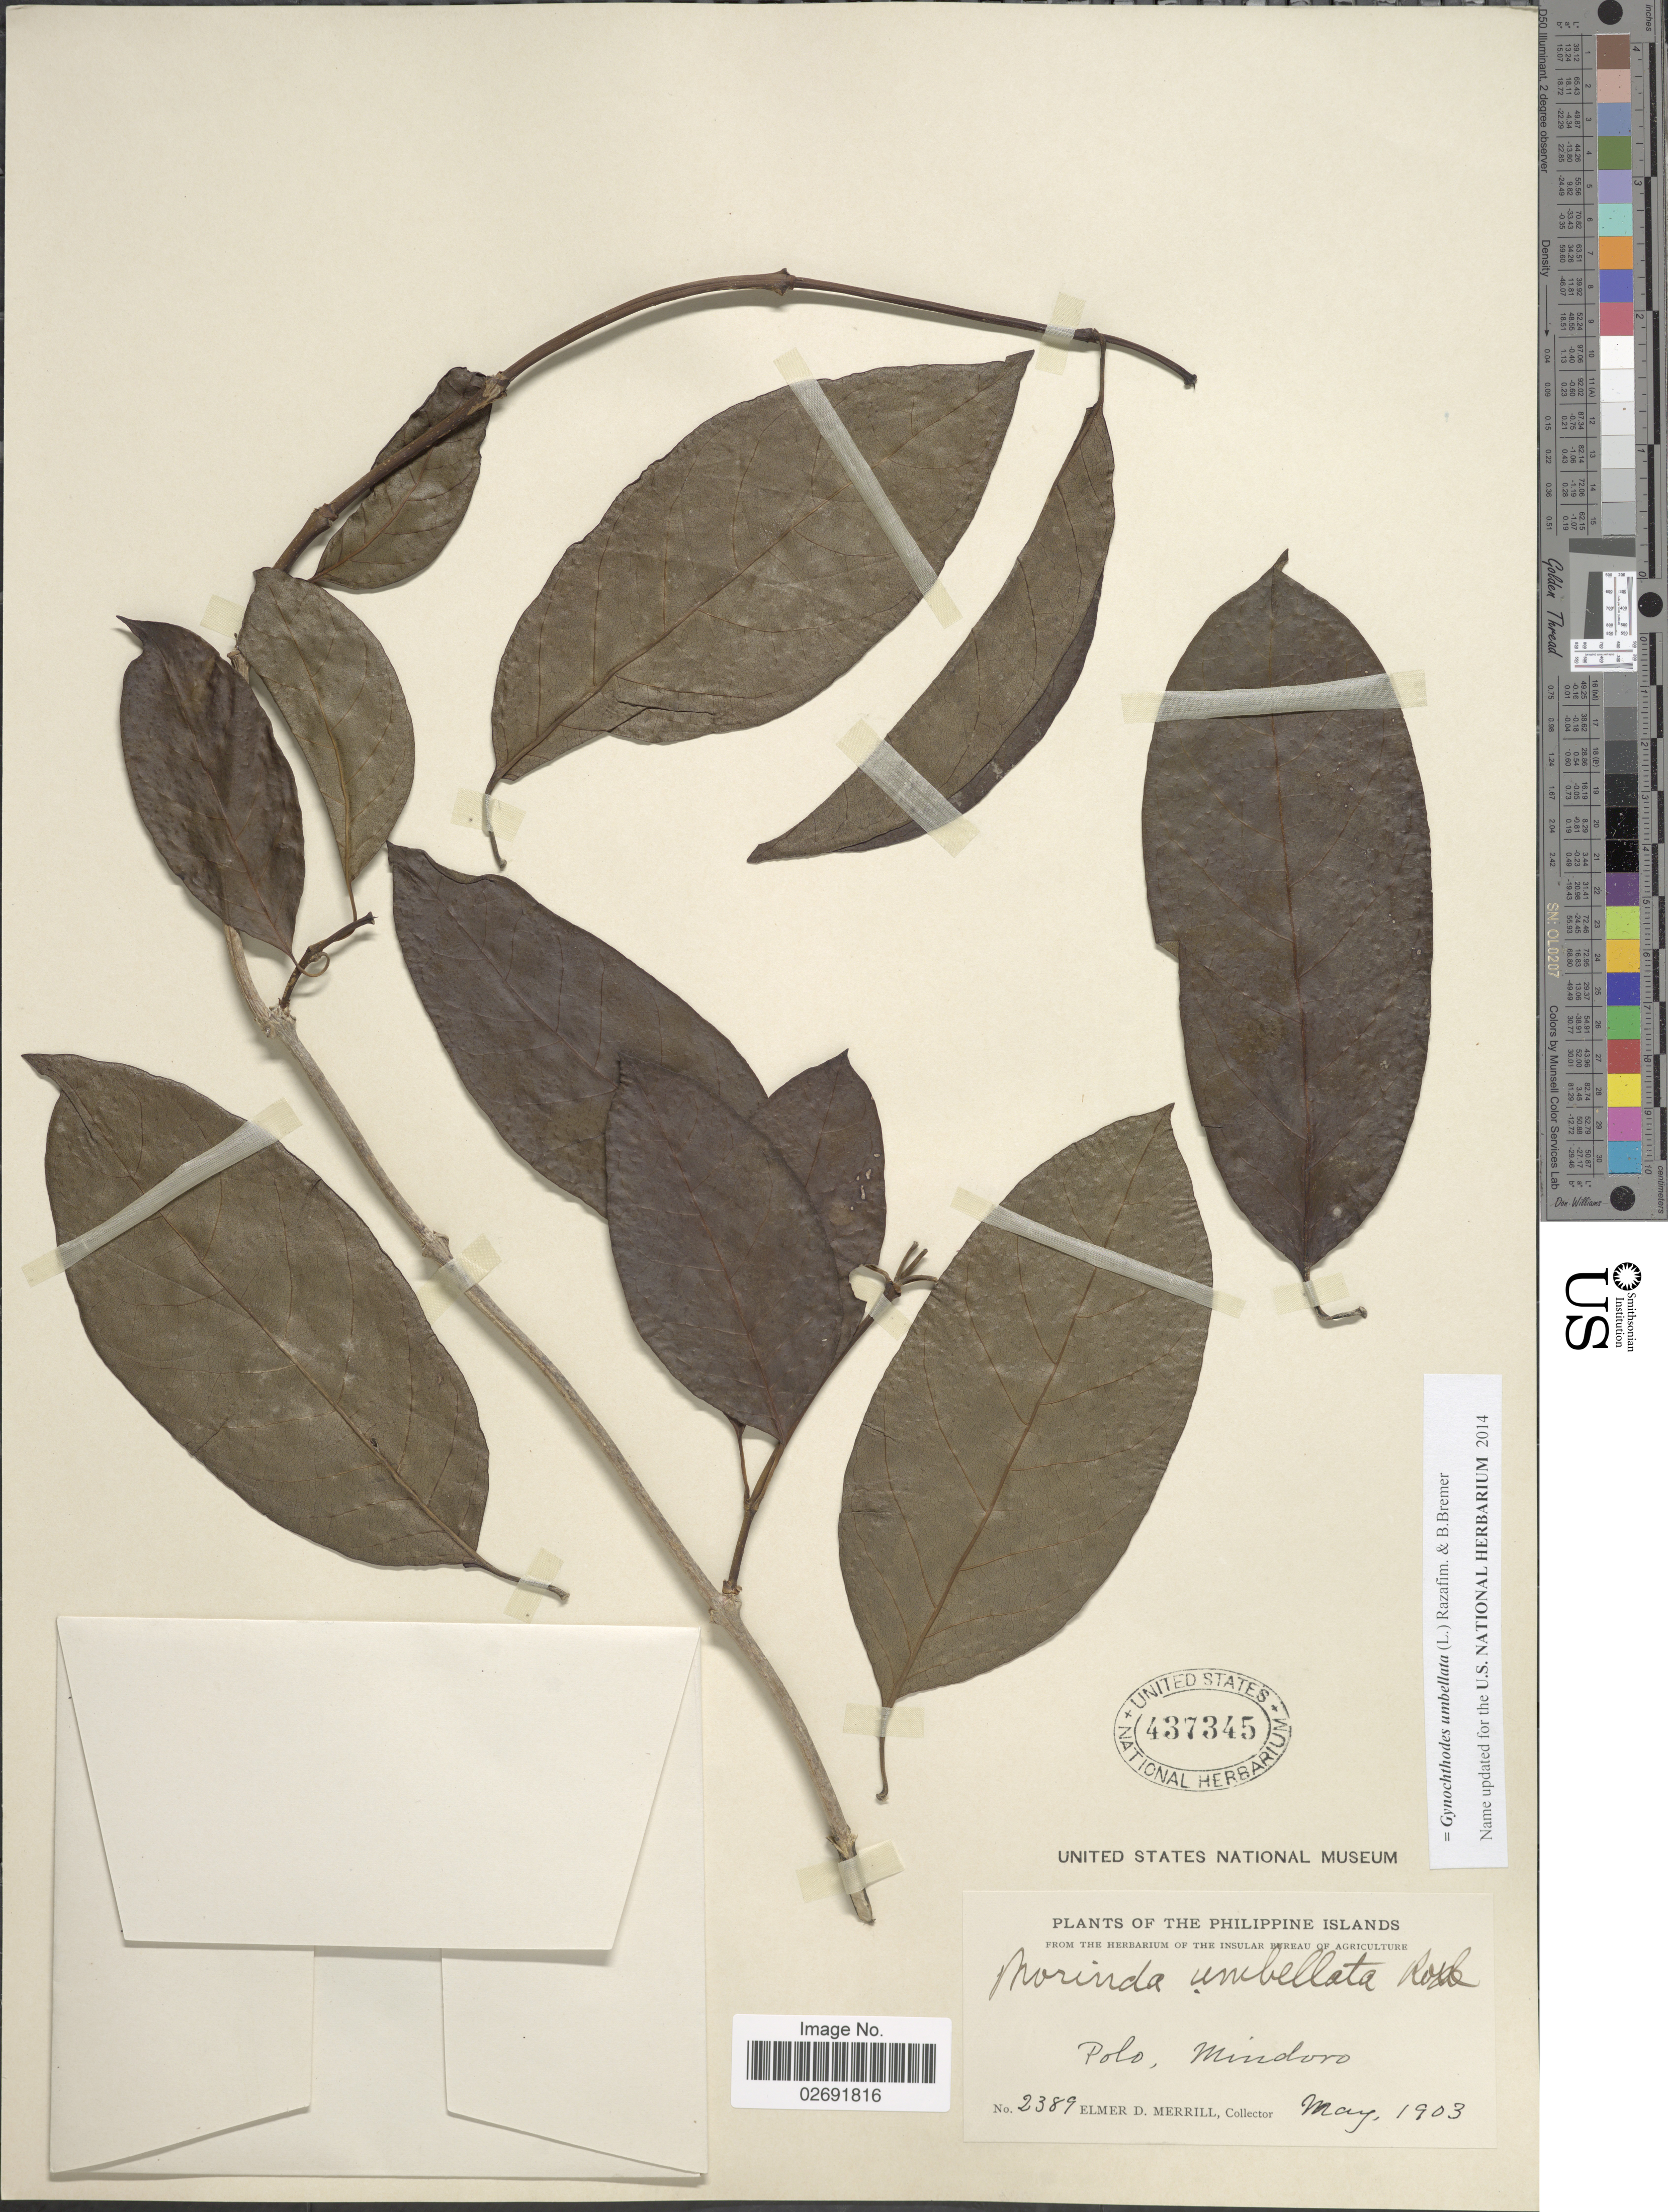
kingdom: Plantae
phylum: Tracheophyta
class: Magnoliopsida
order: Gentianales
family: Rubiaceae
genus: Gynochthodes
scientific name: Gynochthodes umbellata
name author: (L.) Razafim. & B. Bremer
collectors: E. D. Merrill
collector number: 2389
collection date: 1903-05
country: Philippines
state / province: Mimaropa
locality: The Philippine Islands, Polo, Mindoro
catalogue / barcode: US 437345